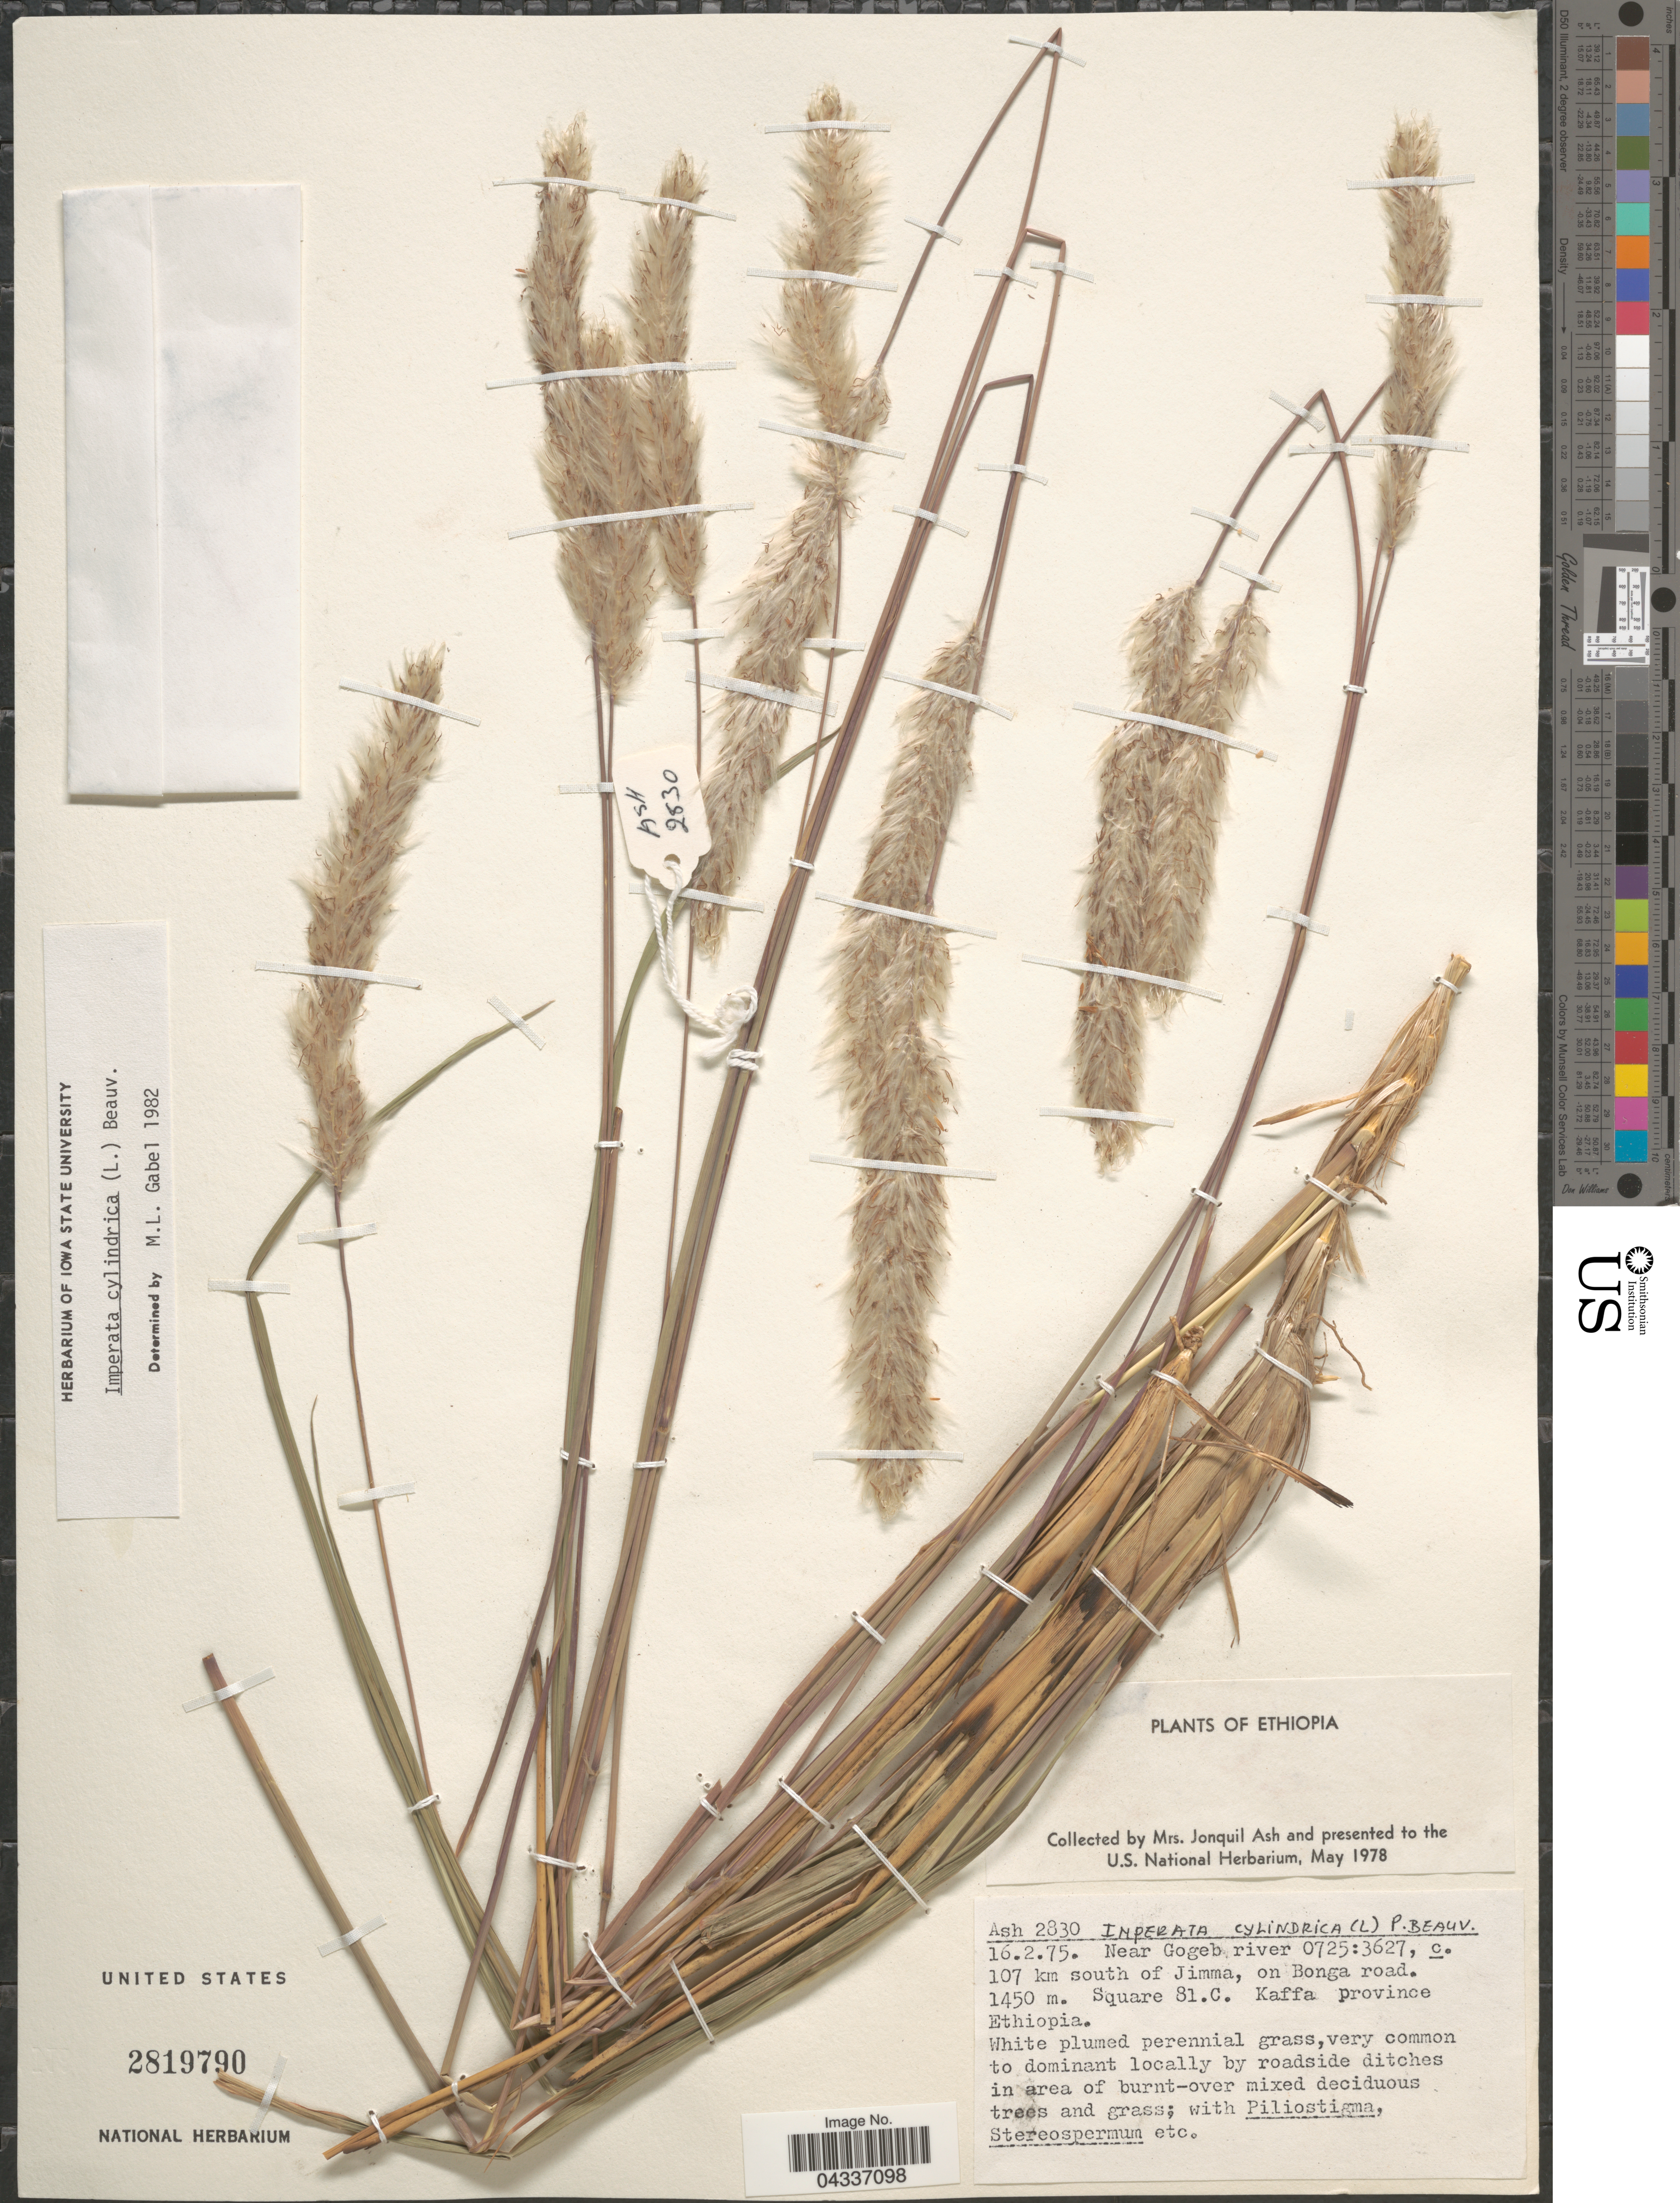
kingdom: Plantae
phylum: Tracheophyta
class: Liliopsida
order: Poales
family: Poaceae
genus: Imperata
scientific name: Imperata cylindrica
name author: (L.) P. Beauv.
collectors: J. Ash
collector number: Ash2830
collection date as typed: Transcribed d/m/y: 16/2/75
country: Ethiopia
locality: Near Gogeb river, c. 107 km south of Jimma, on Bonga road. Square 81.C. Kaffa province.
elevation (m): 1450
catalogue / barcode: US 2819790